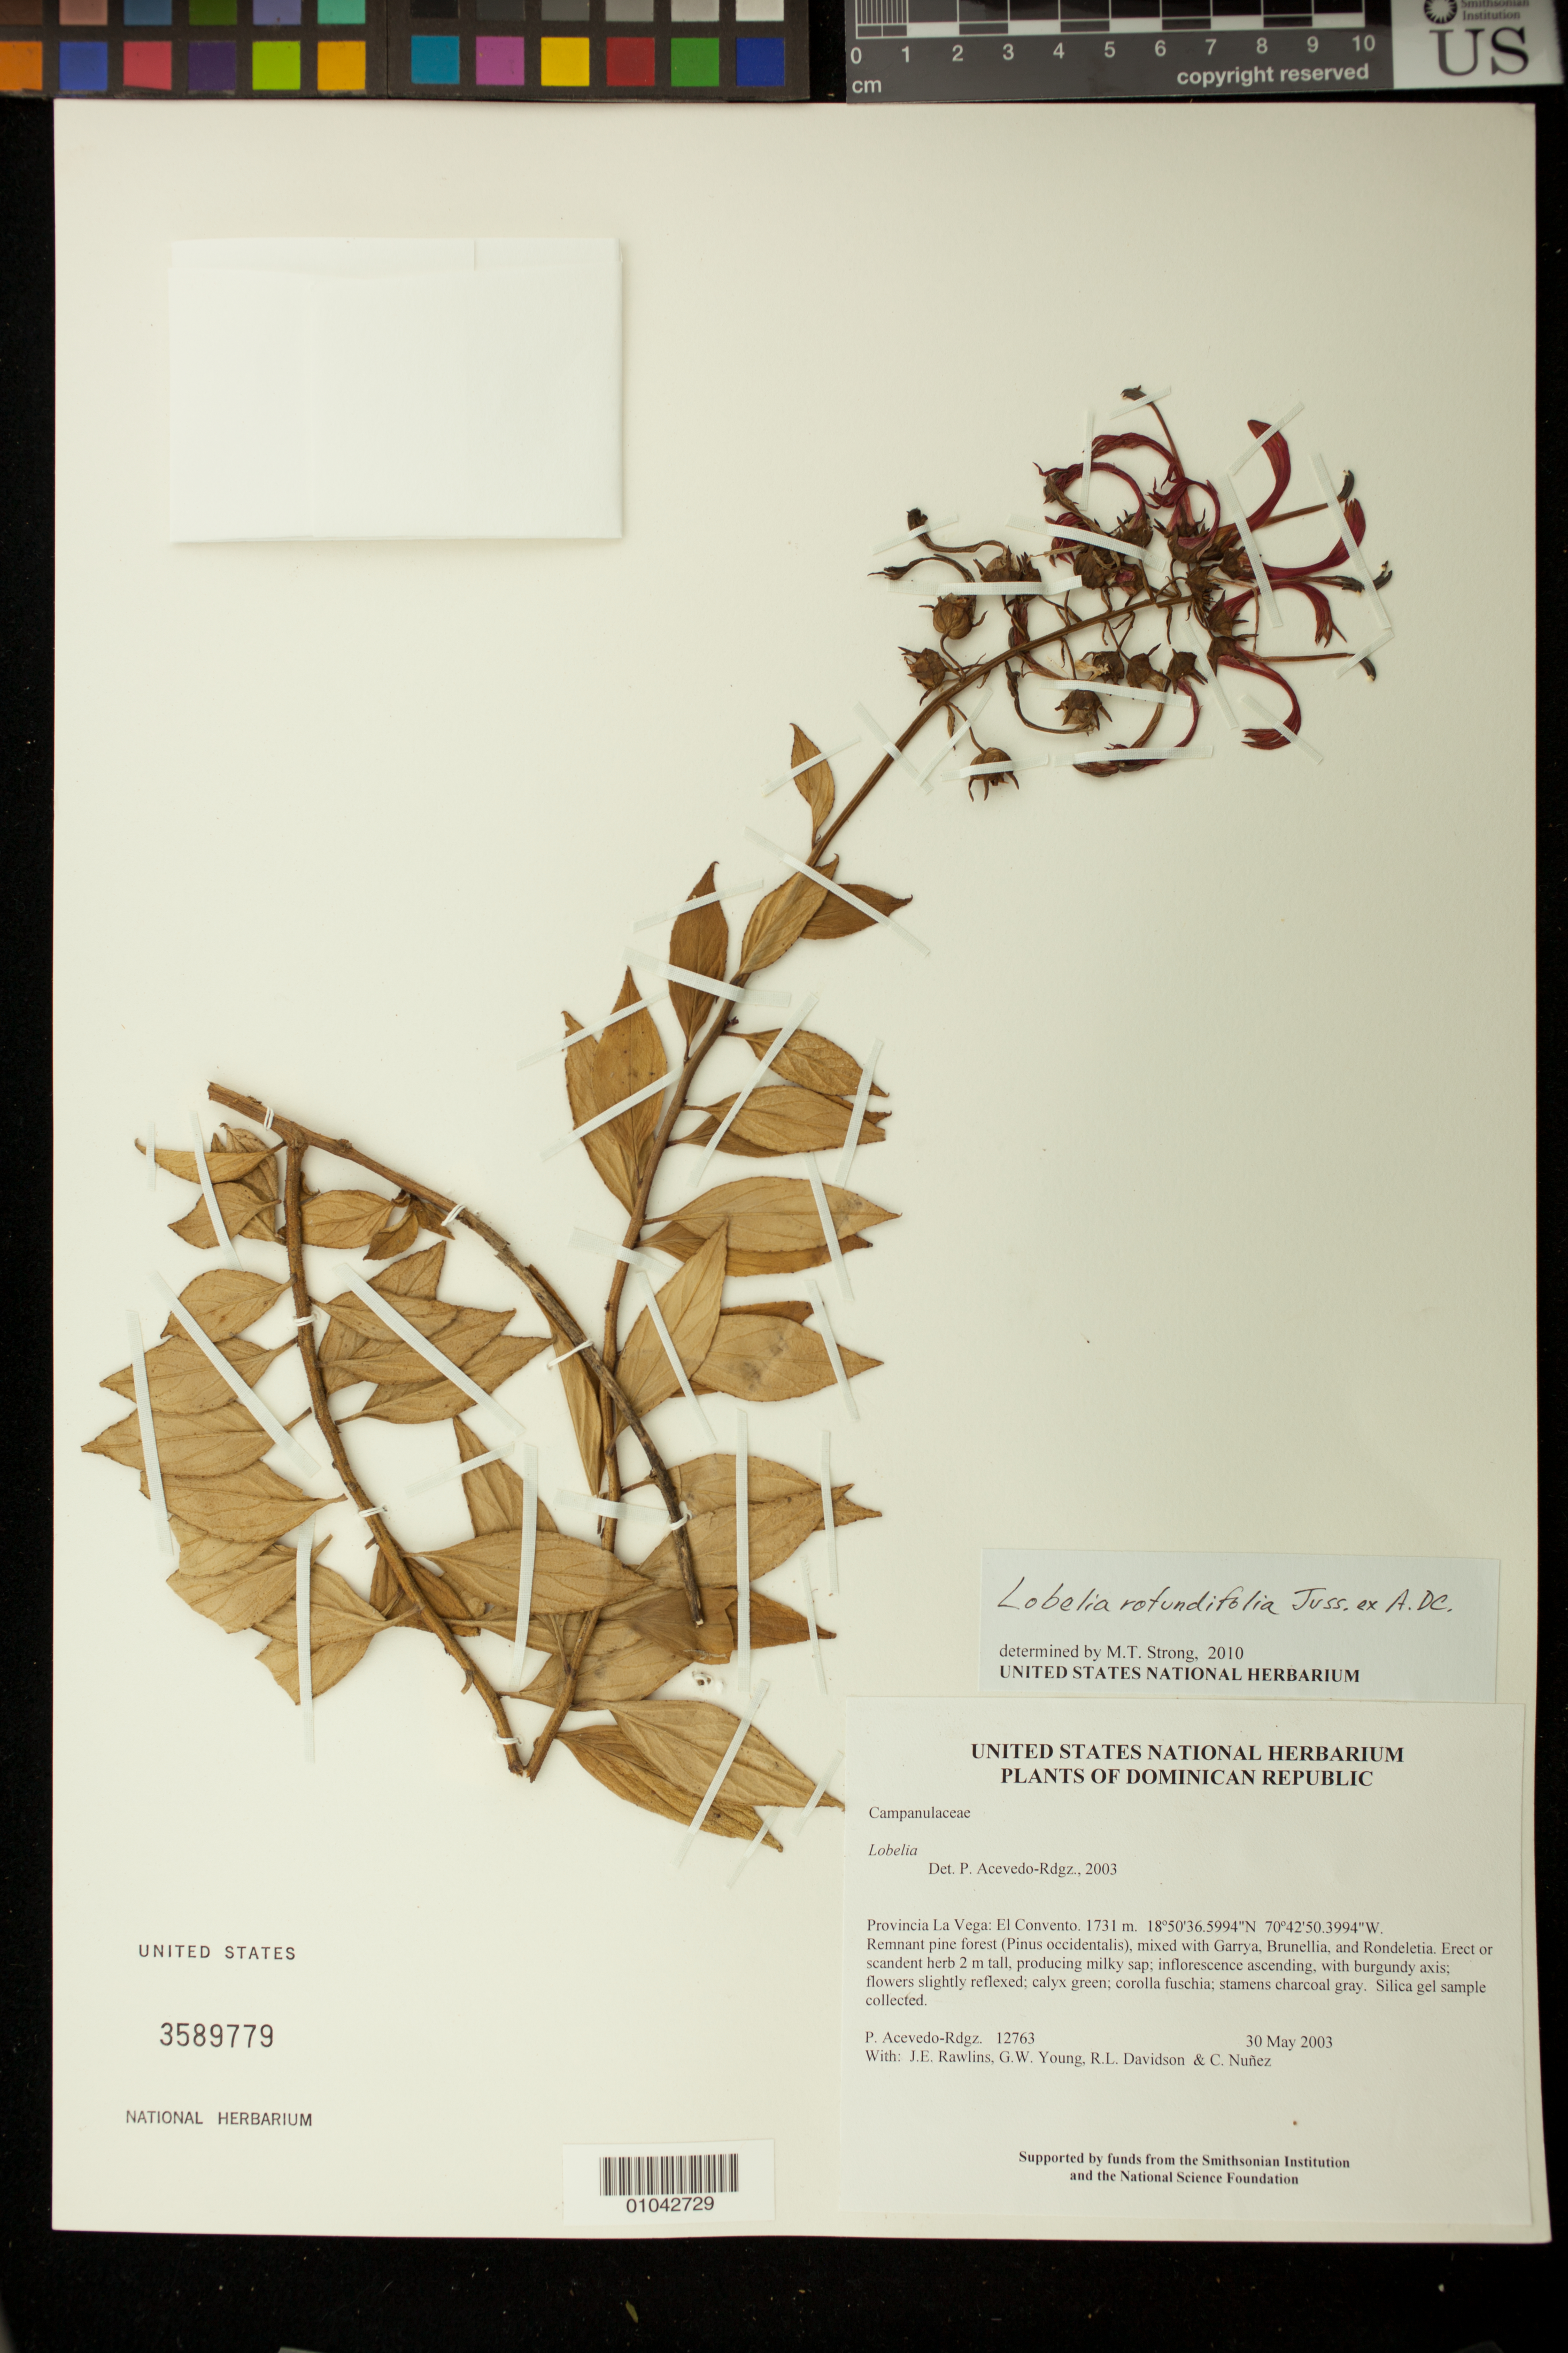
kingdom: Plantae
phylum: Tracheophyta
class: Magnoliopsida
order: Asterales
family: Campanulaceae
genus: Lobelia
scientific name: Lobelia rotundifolia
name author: Juss. ex A. DC.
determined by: Strong, M. T., (US), Smithsonian Institution - National Museum of Natural History (UNITED STATES)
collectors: P. Acevedo-Rodr., J. Rawlins, G. Young, R. Davidson & C. Nunez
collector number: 12763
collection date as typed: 30 May 2003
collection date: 2003-05-30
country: Dominican Republic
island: Hispaniola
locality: Provincia La Vega: El Convento.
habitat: Remnant pine forest (Pinus occidentalis), mixed with Garrya, Brunellia, and Rondeletia.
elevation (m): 1731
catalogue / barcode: US 3589779